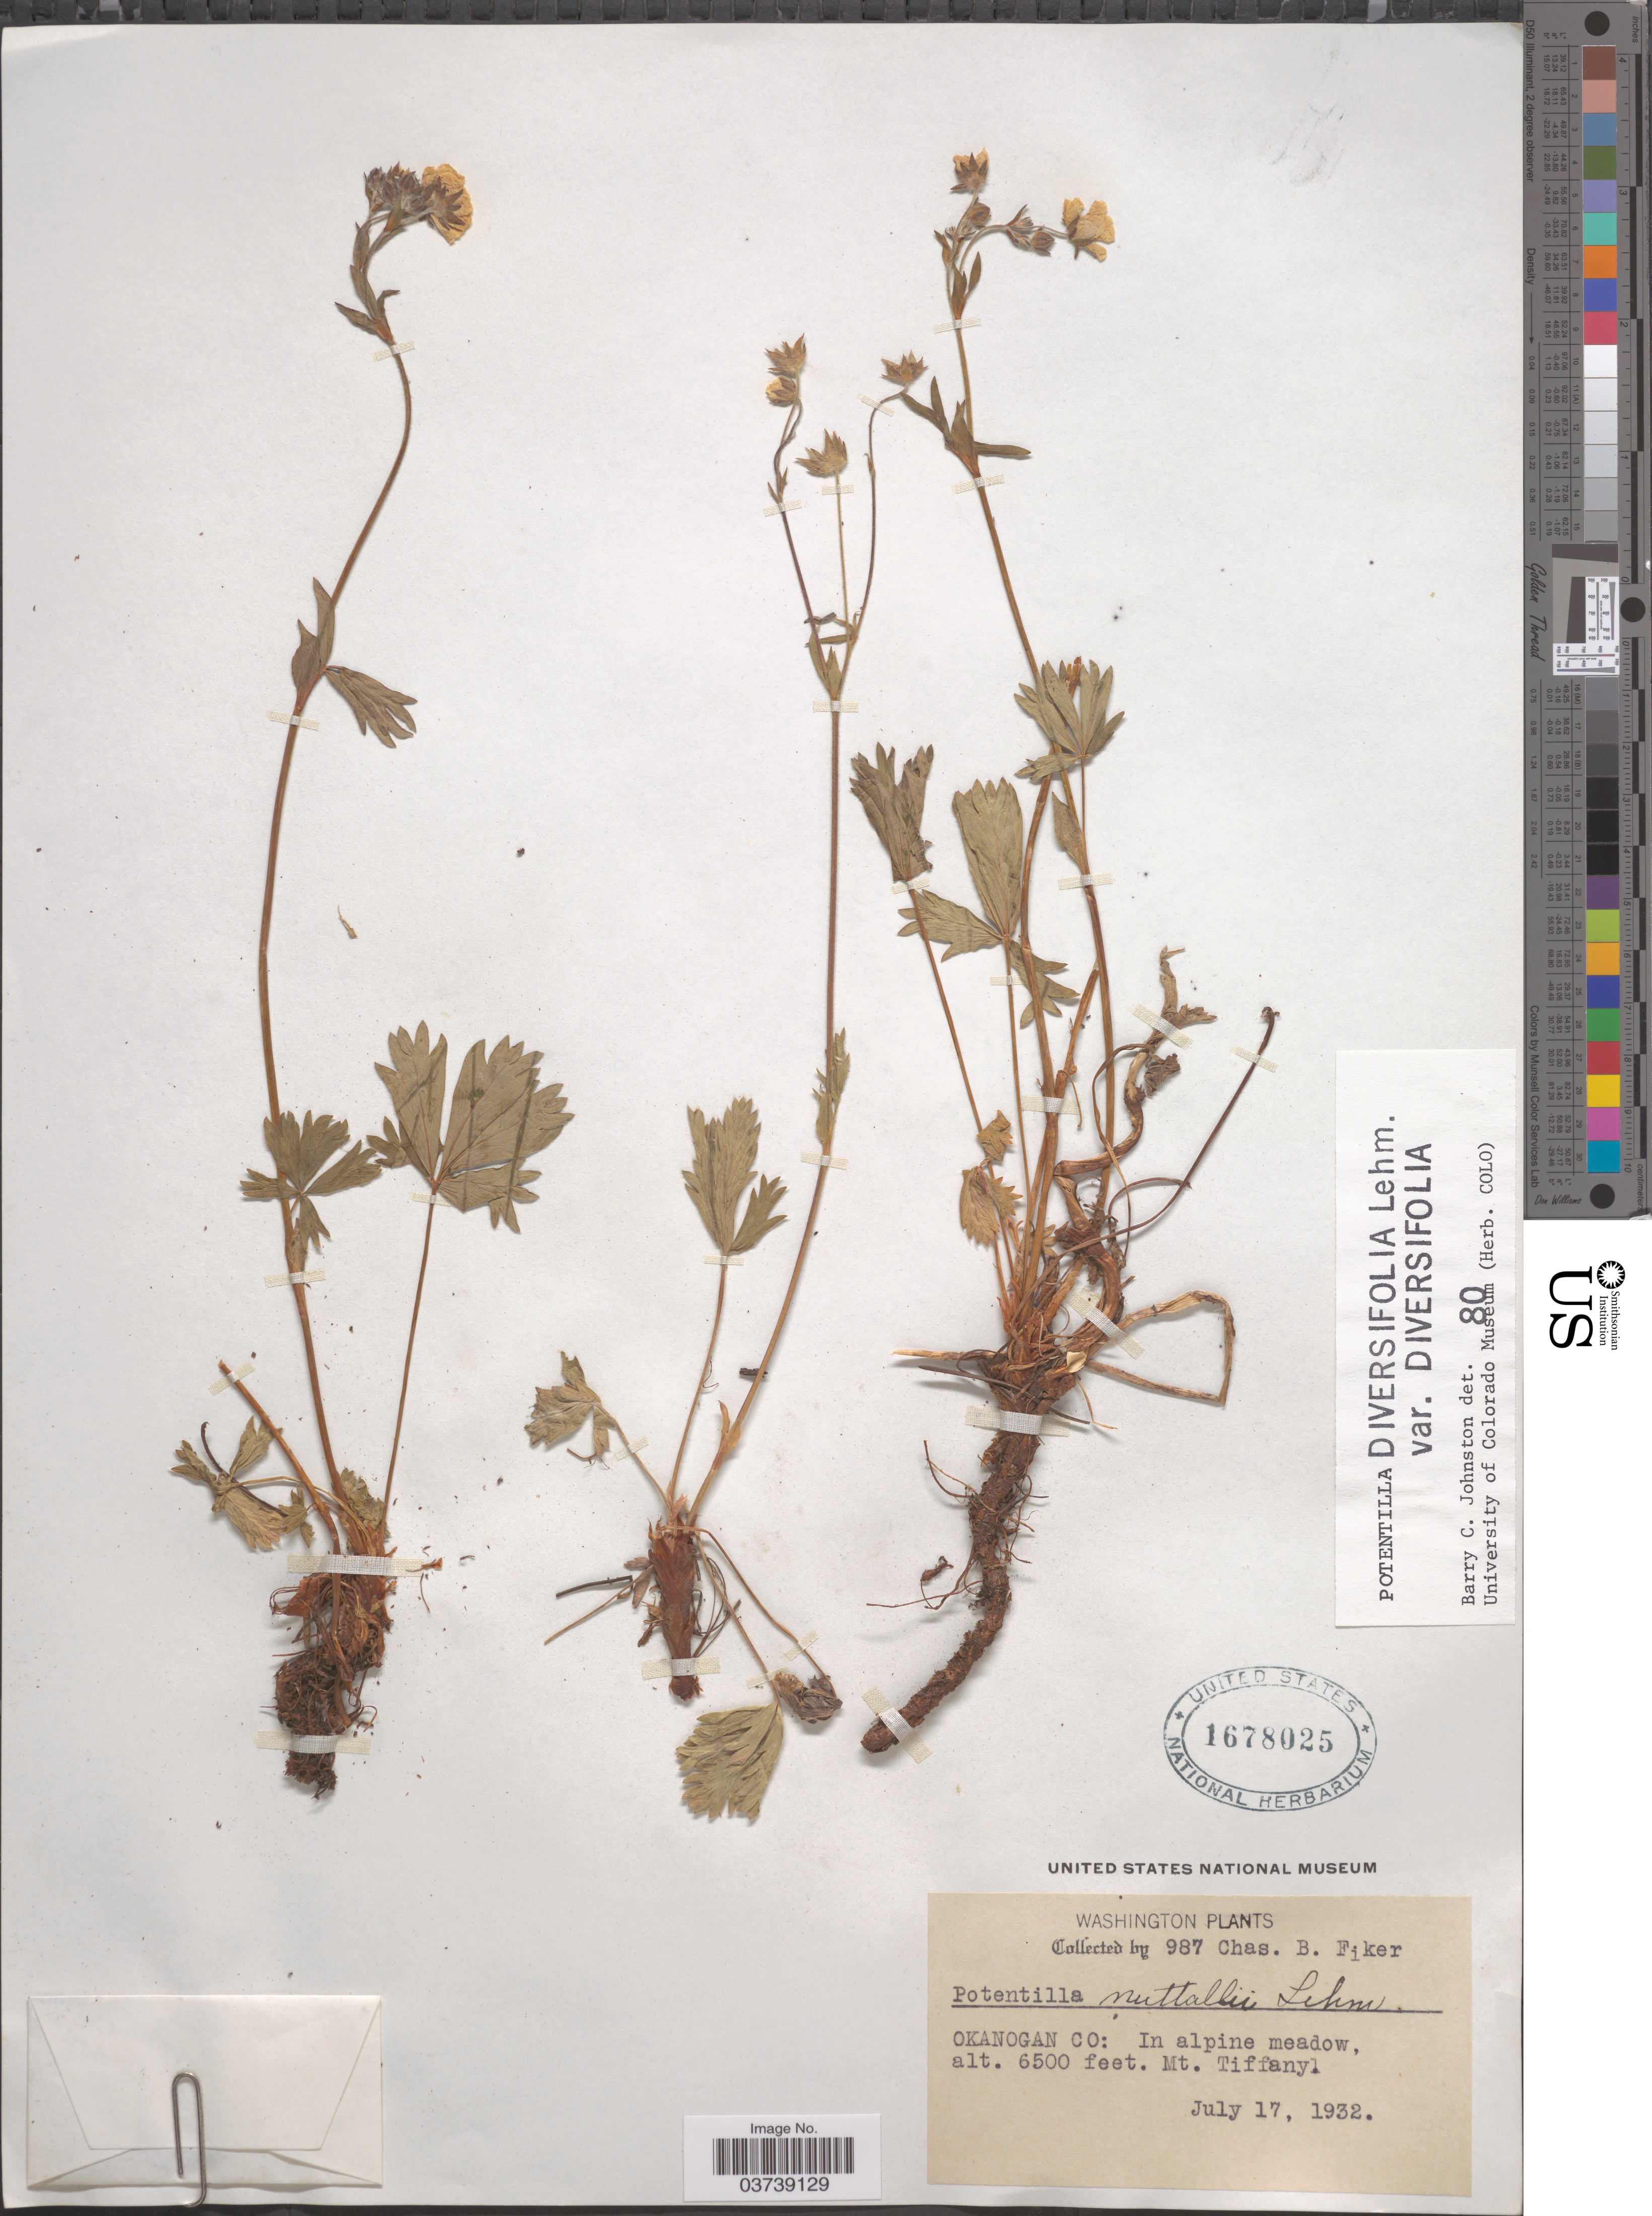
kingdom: Plantae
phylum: Tracheophyta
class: Magnoliopsida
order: Rosales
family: Rosaceae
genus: Potentilla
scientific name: Potentilla diversifolia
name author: Lehm.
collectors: C. Fiker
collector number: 987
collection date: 1932-07-17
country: United States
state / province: Washington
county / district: Okanogan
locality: Okanogan Co: in alpine meadow, Mt. Tiffany.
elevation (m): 1981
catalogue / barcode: US 1678025